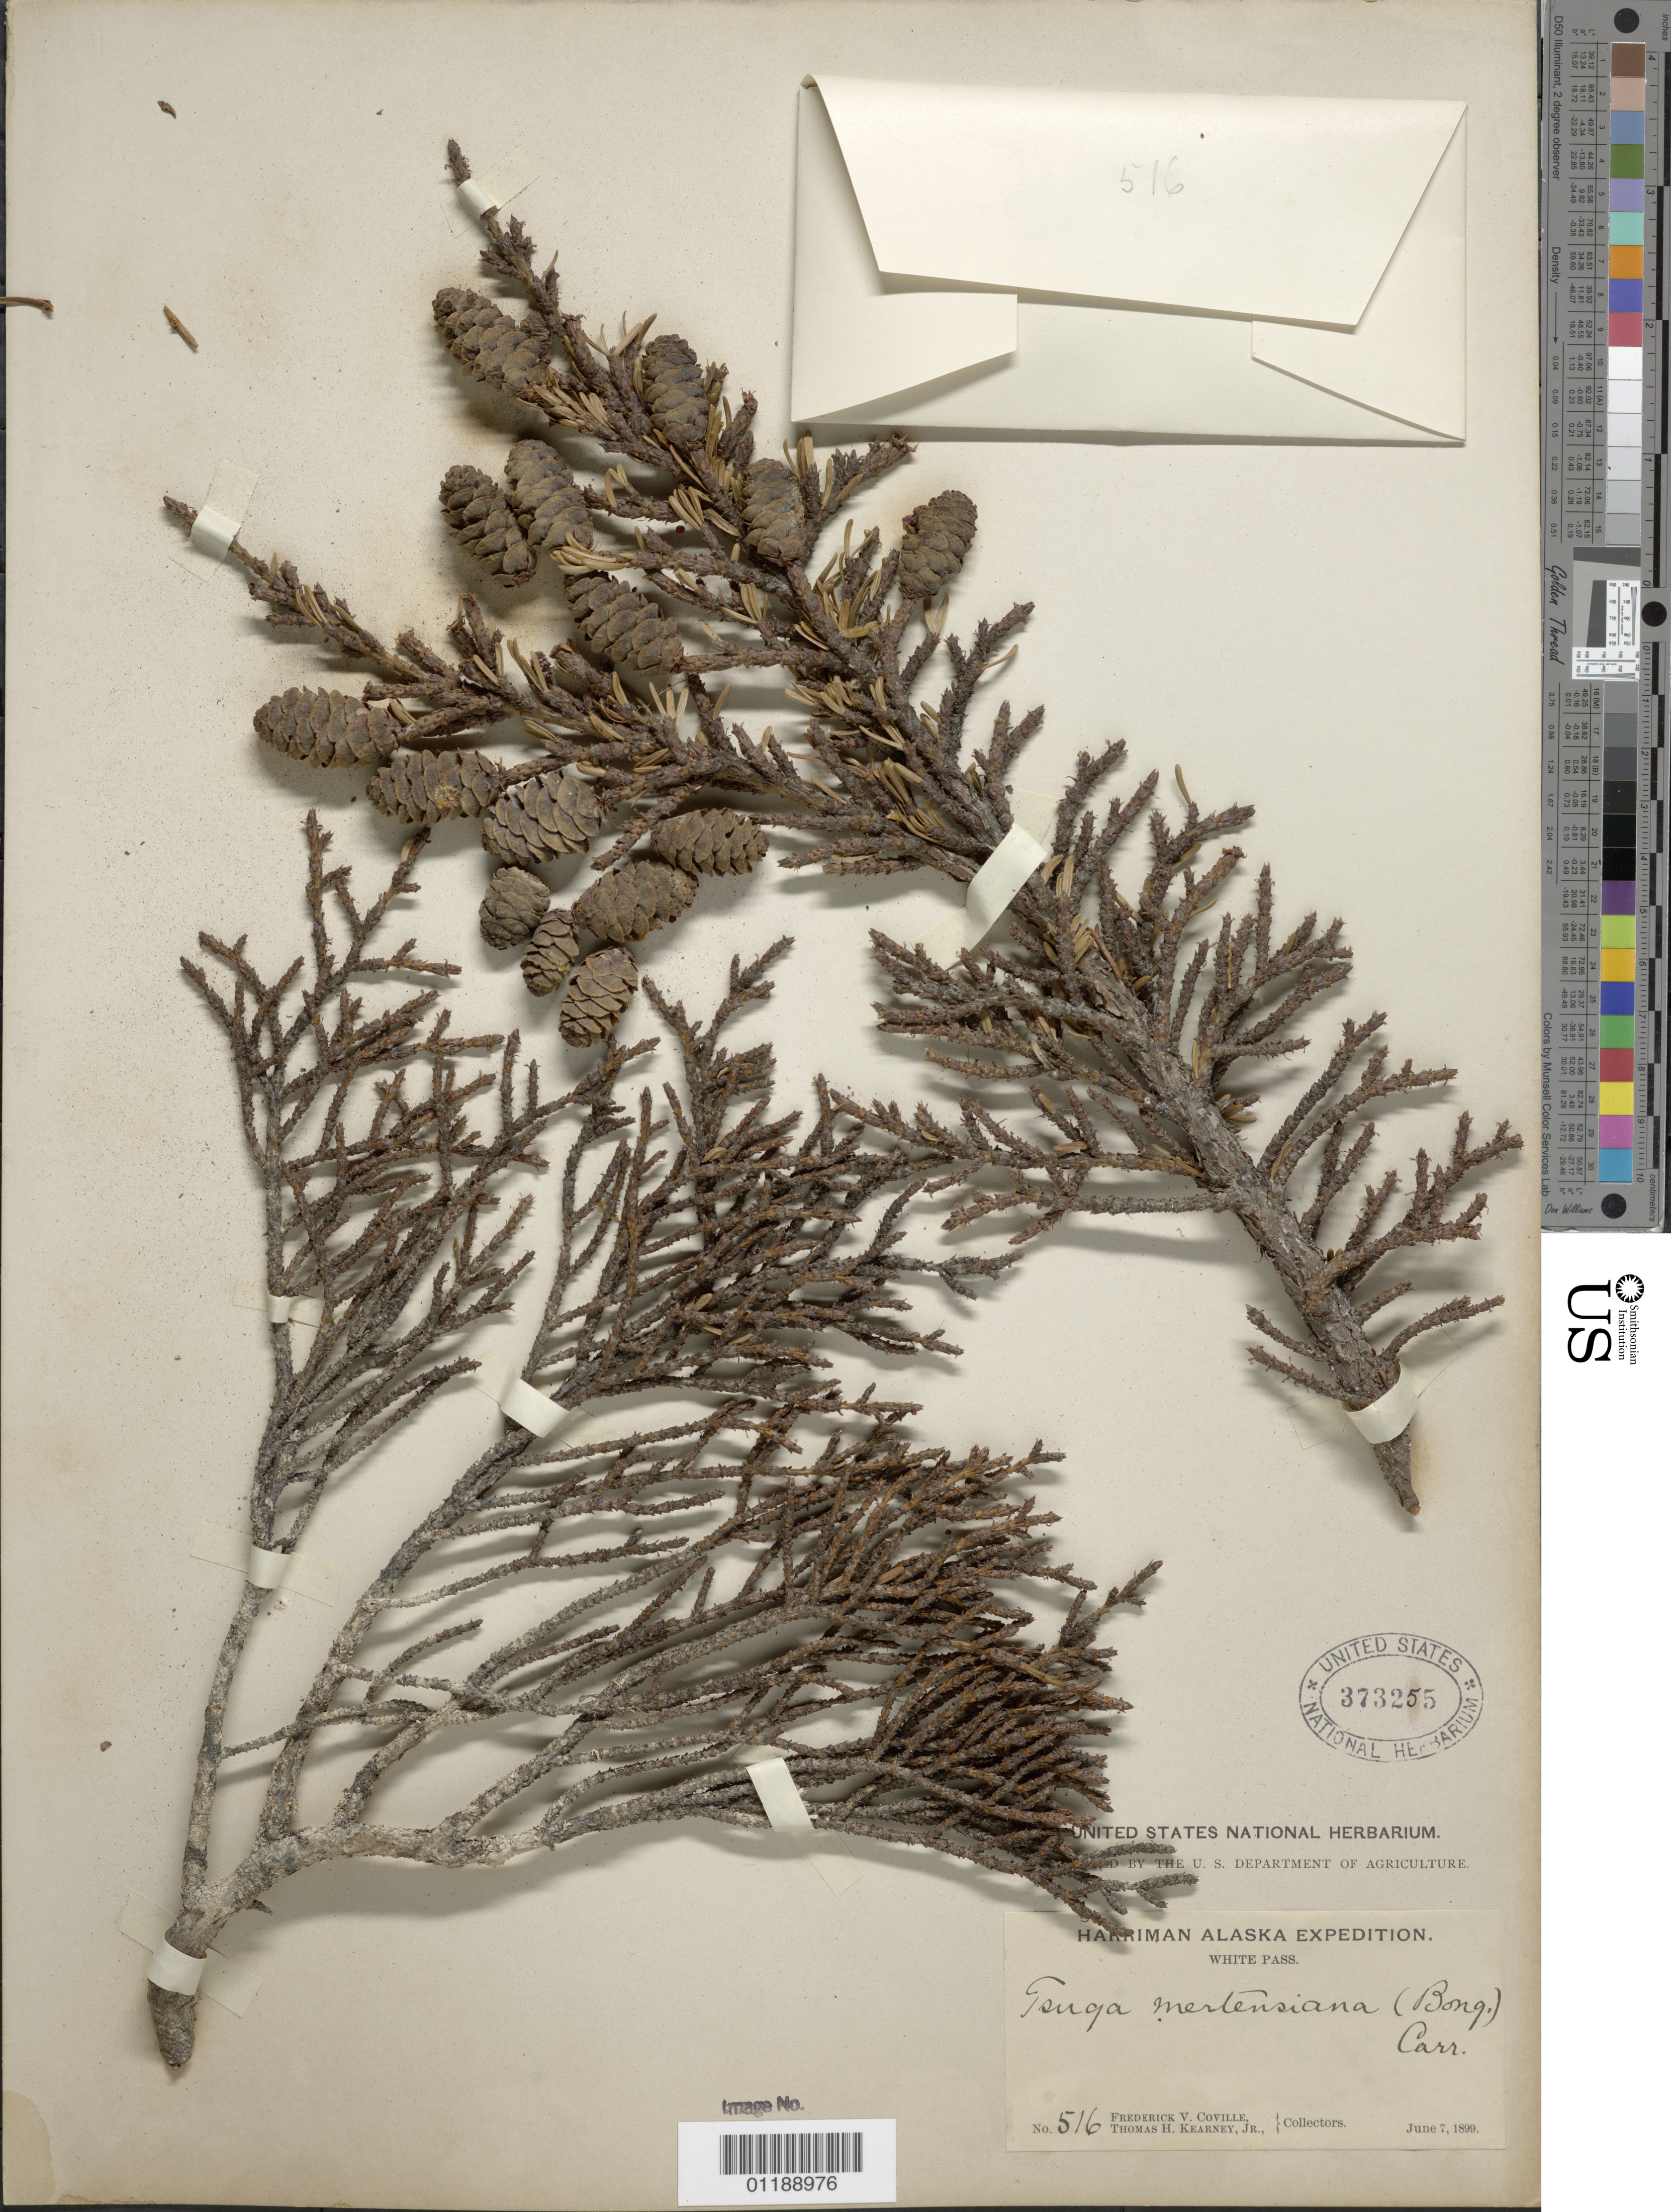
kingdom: Plantae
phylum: Tracheophyta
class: Pinopsida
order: Pinales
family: Pinaceae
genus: Tsuga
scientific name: Tsuga mertensiana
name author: (Bong.) Carrière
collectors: F. V. Coville & T. H. Kearney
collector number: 516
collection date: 1899-06-07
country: United States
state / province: Alaska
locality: White Pass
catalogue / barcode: US 373255